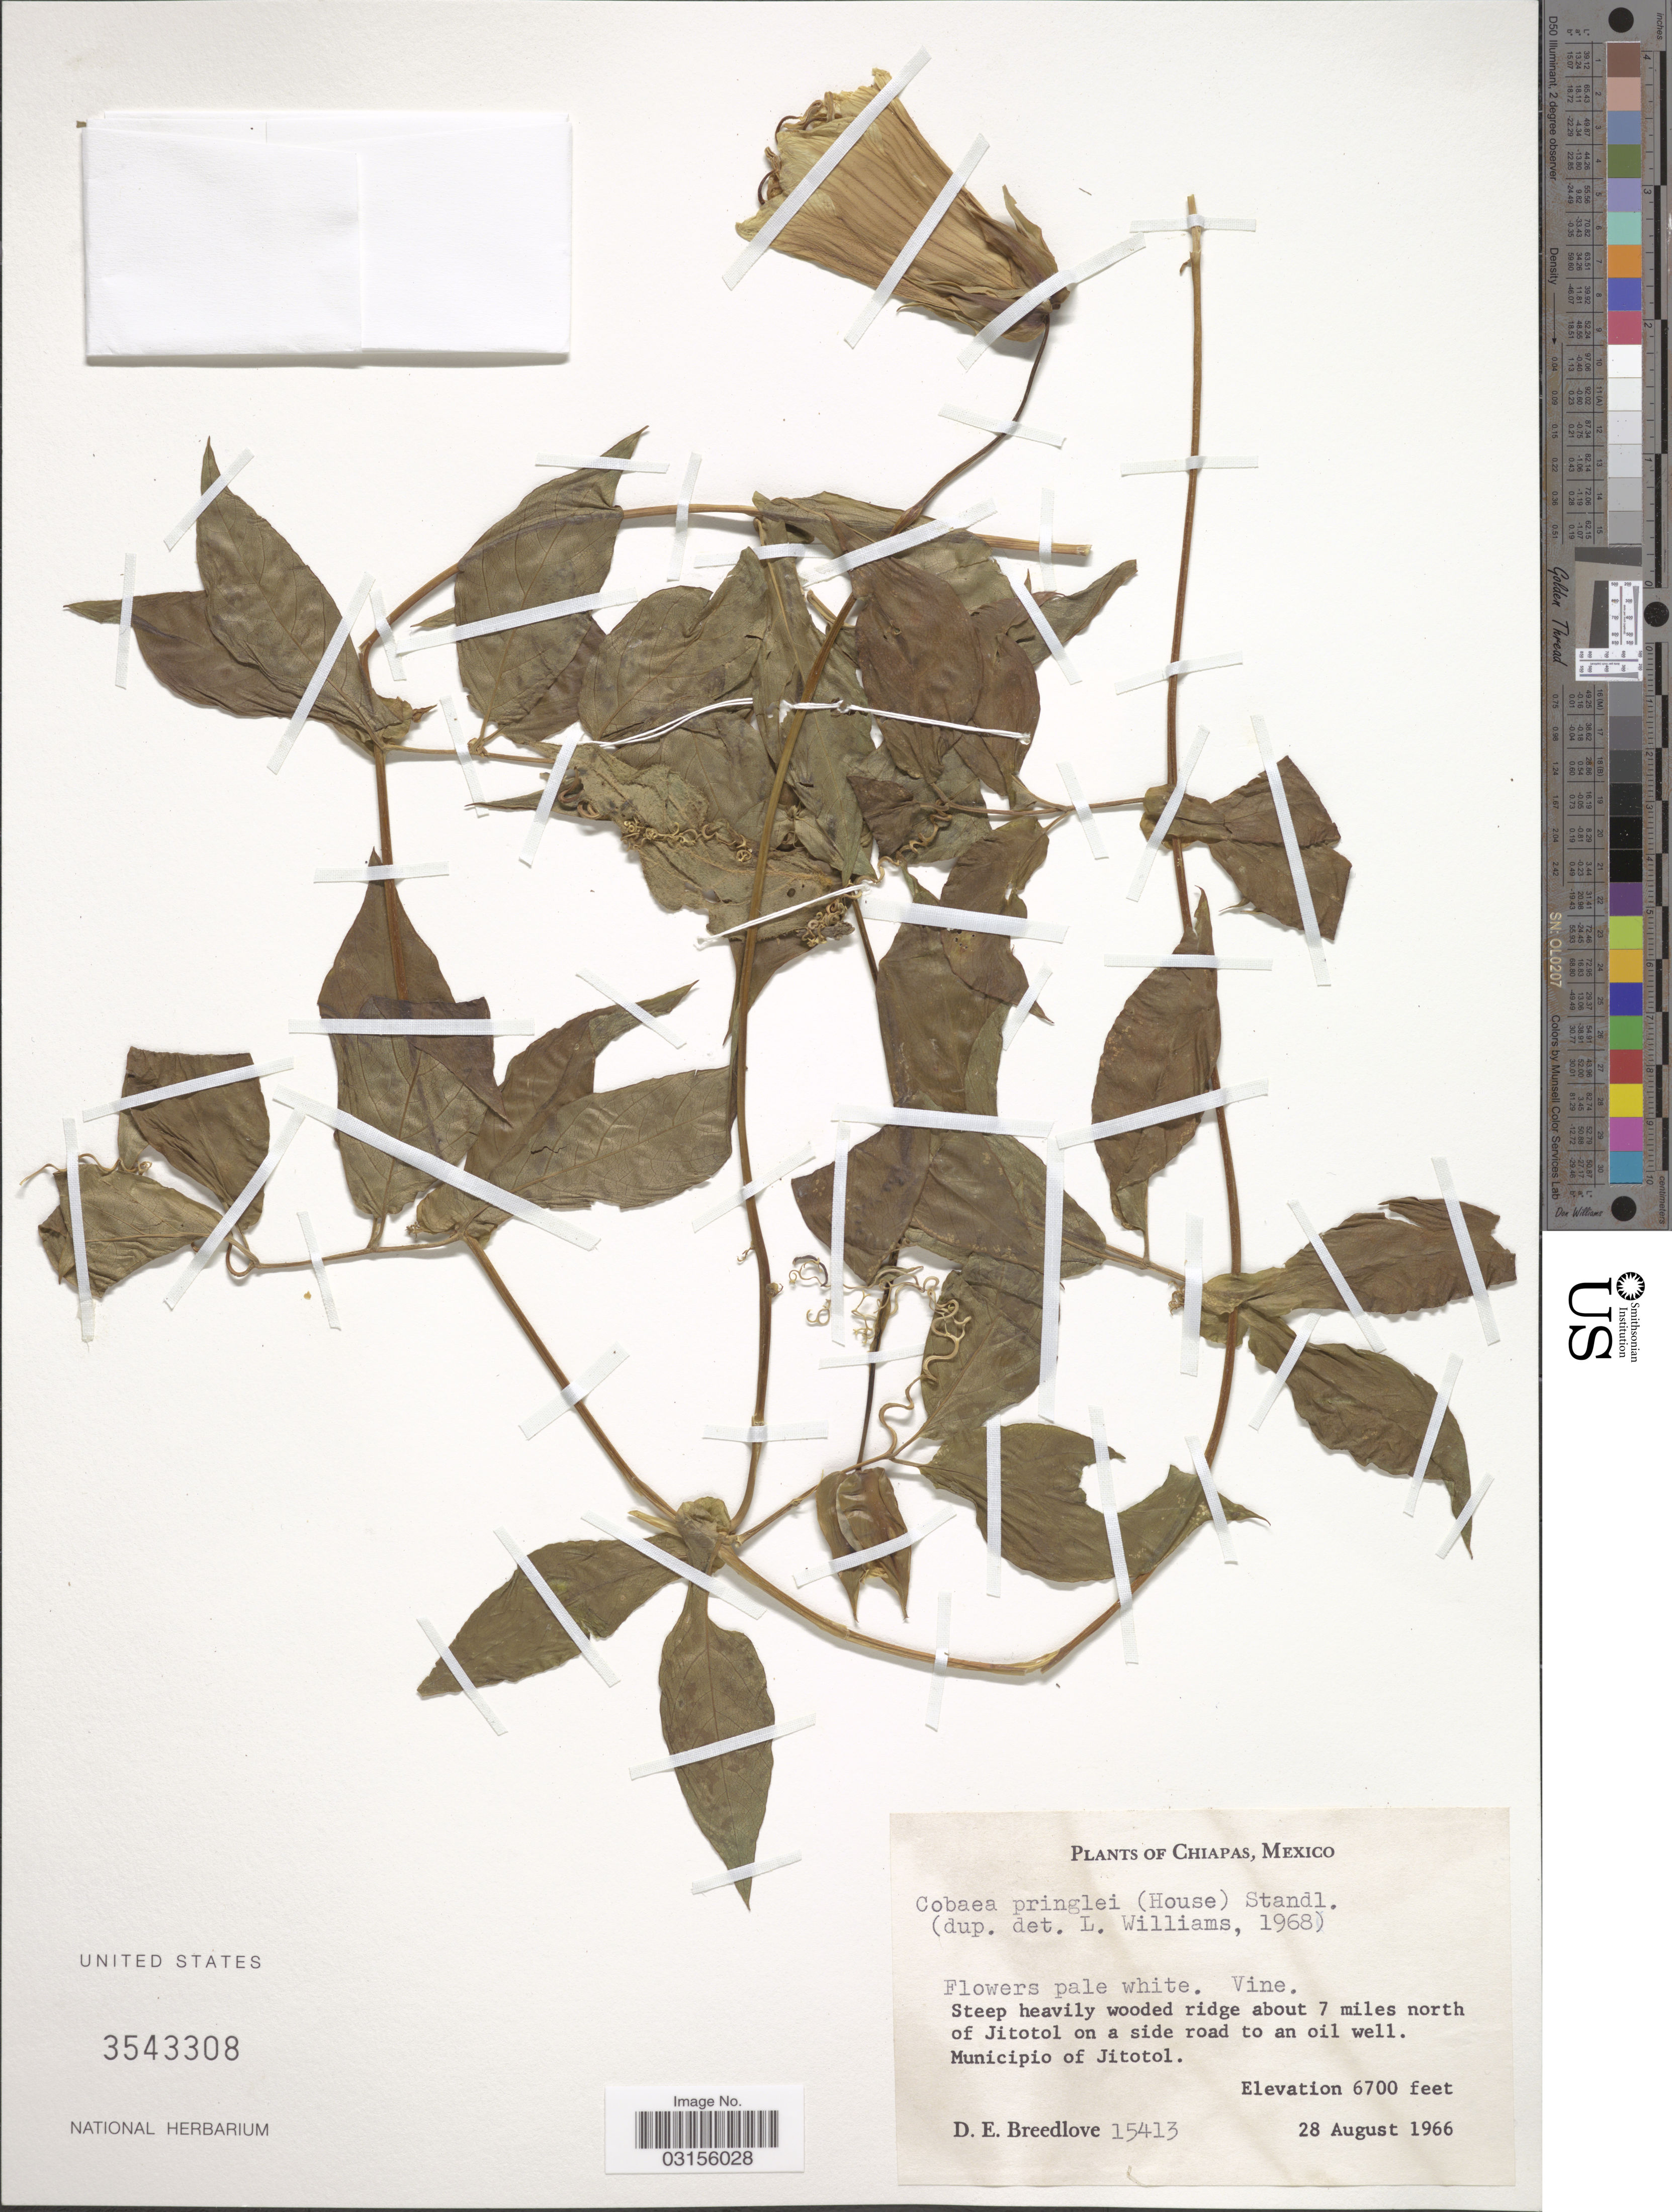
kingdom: Plantae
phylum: Tracheophyta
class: Magnoliopsida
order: Ericales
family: Polemoniaceae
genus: Cobaea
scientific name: Cobaea pringlei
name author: Standl.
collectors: D. E. Breedlove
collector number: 15413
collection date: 1966-08-28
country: Mexico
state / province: Chiapas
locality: Steep heaviley wooded ridge about 7 miles north of Jitolol on a side road to an oil well. Municipio of Jitolol.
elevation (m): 2042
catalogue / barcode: US 3543308